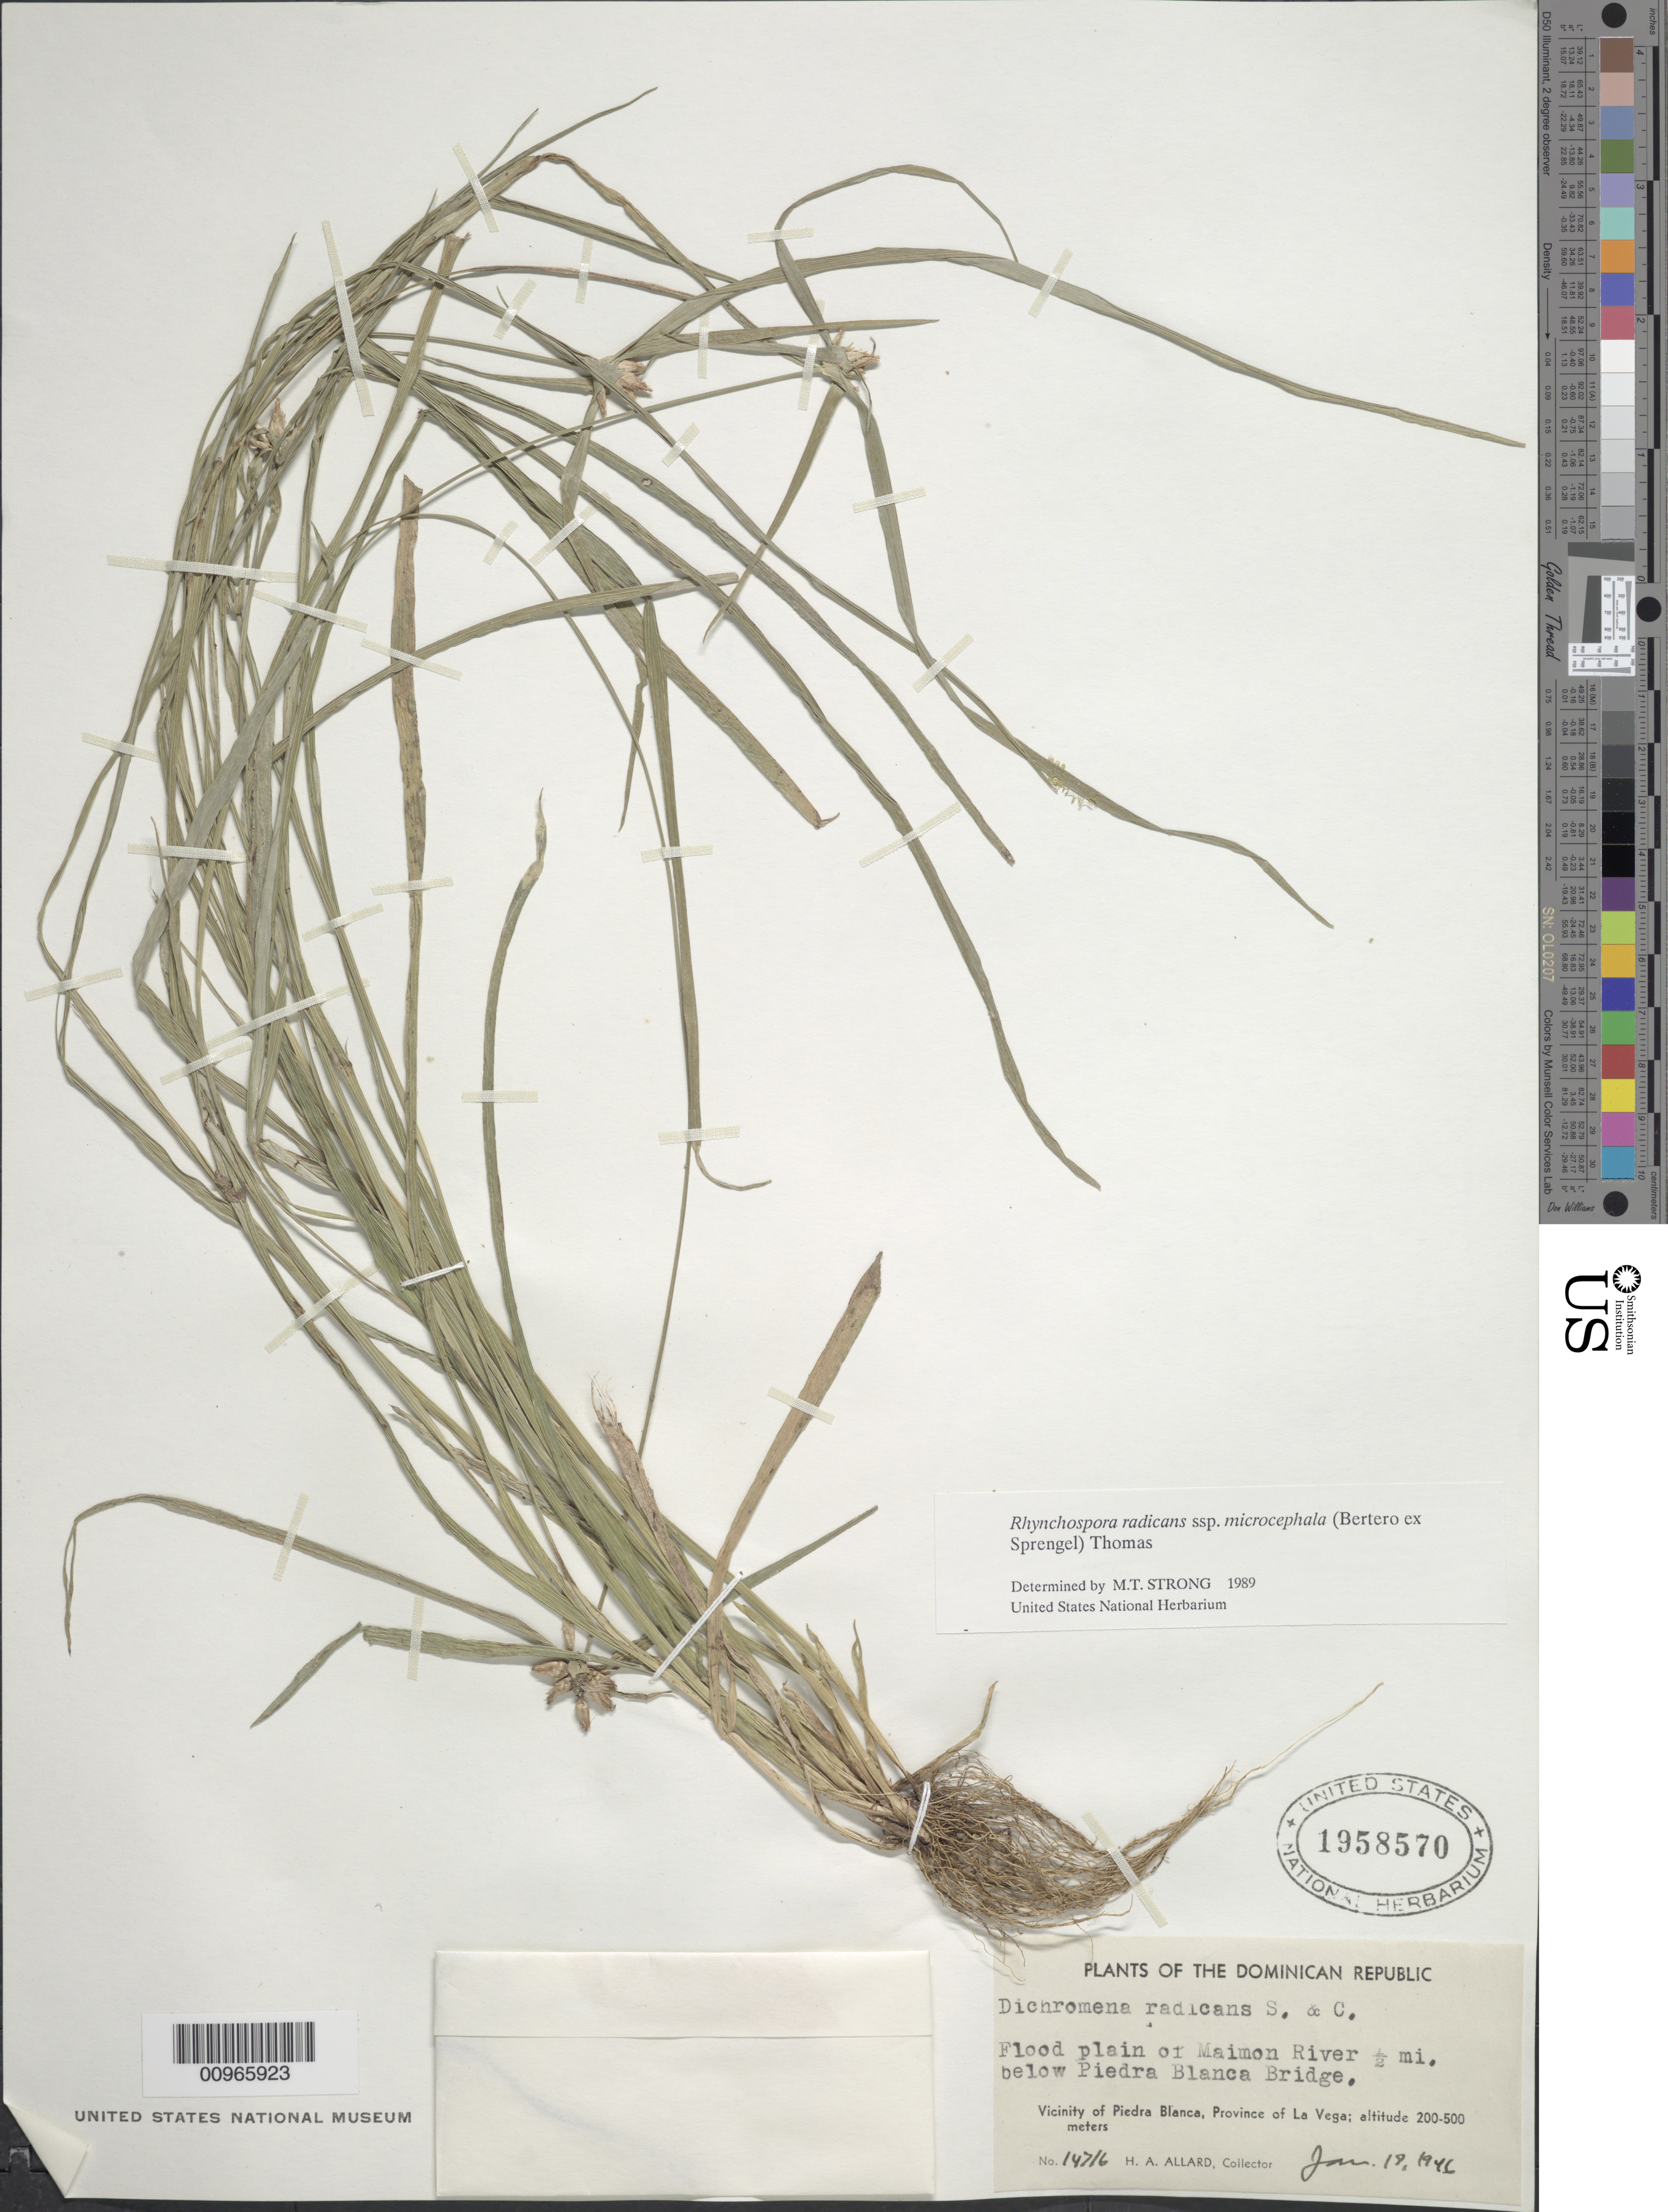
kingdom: Plantae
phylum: Tracheophyta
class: Liliopsida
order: Poales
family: Cyperaceae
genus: Rhynchospora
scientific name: Rhynchospora radicans subsp. microcephala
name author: (Bertero ex Spreng.) W.W. Thomas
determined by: Strong, M. T., (US), Smithsonian Institution - National Museum of Natural History (UNITED STATES)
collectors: H. A. Allard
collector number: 14716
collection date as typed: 18 Jan 1946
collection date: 1946-01-18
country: Dominican Republic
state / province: La Vega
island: Hispaniola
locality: Vicinity of Piedra Blanca, flood plain of Maimon River 1/2 mile below Piedra Blanca Bridge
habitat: Flood plain of river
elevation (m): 200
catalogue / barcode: US 1958570